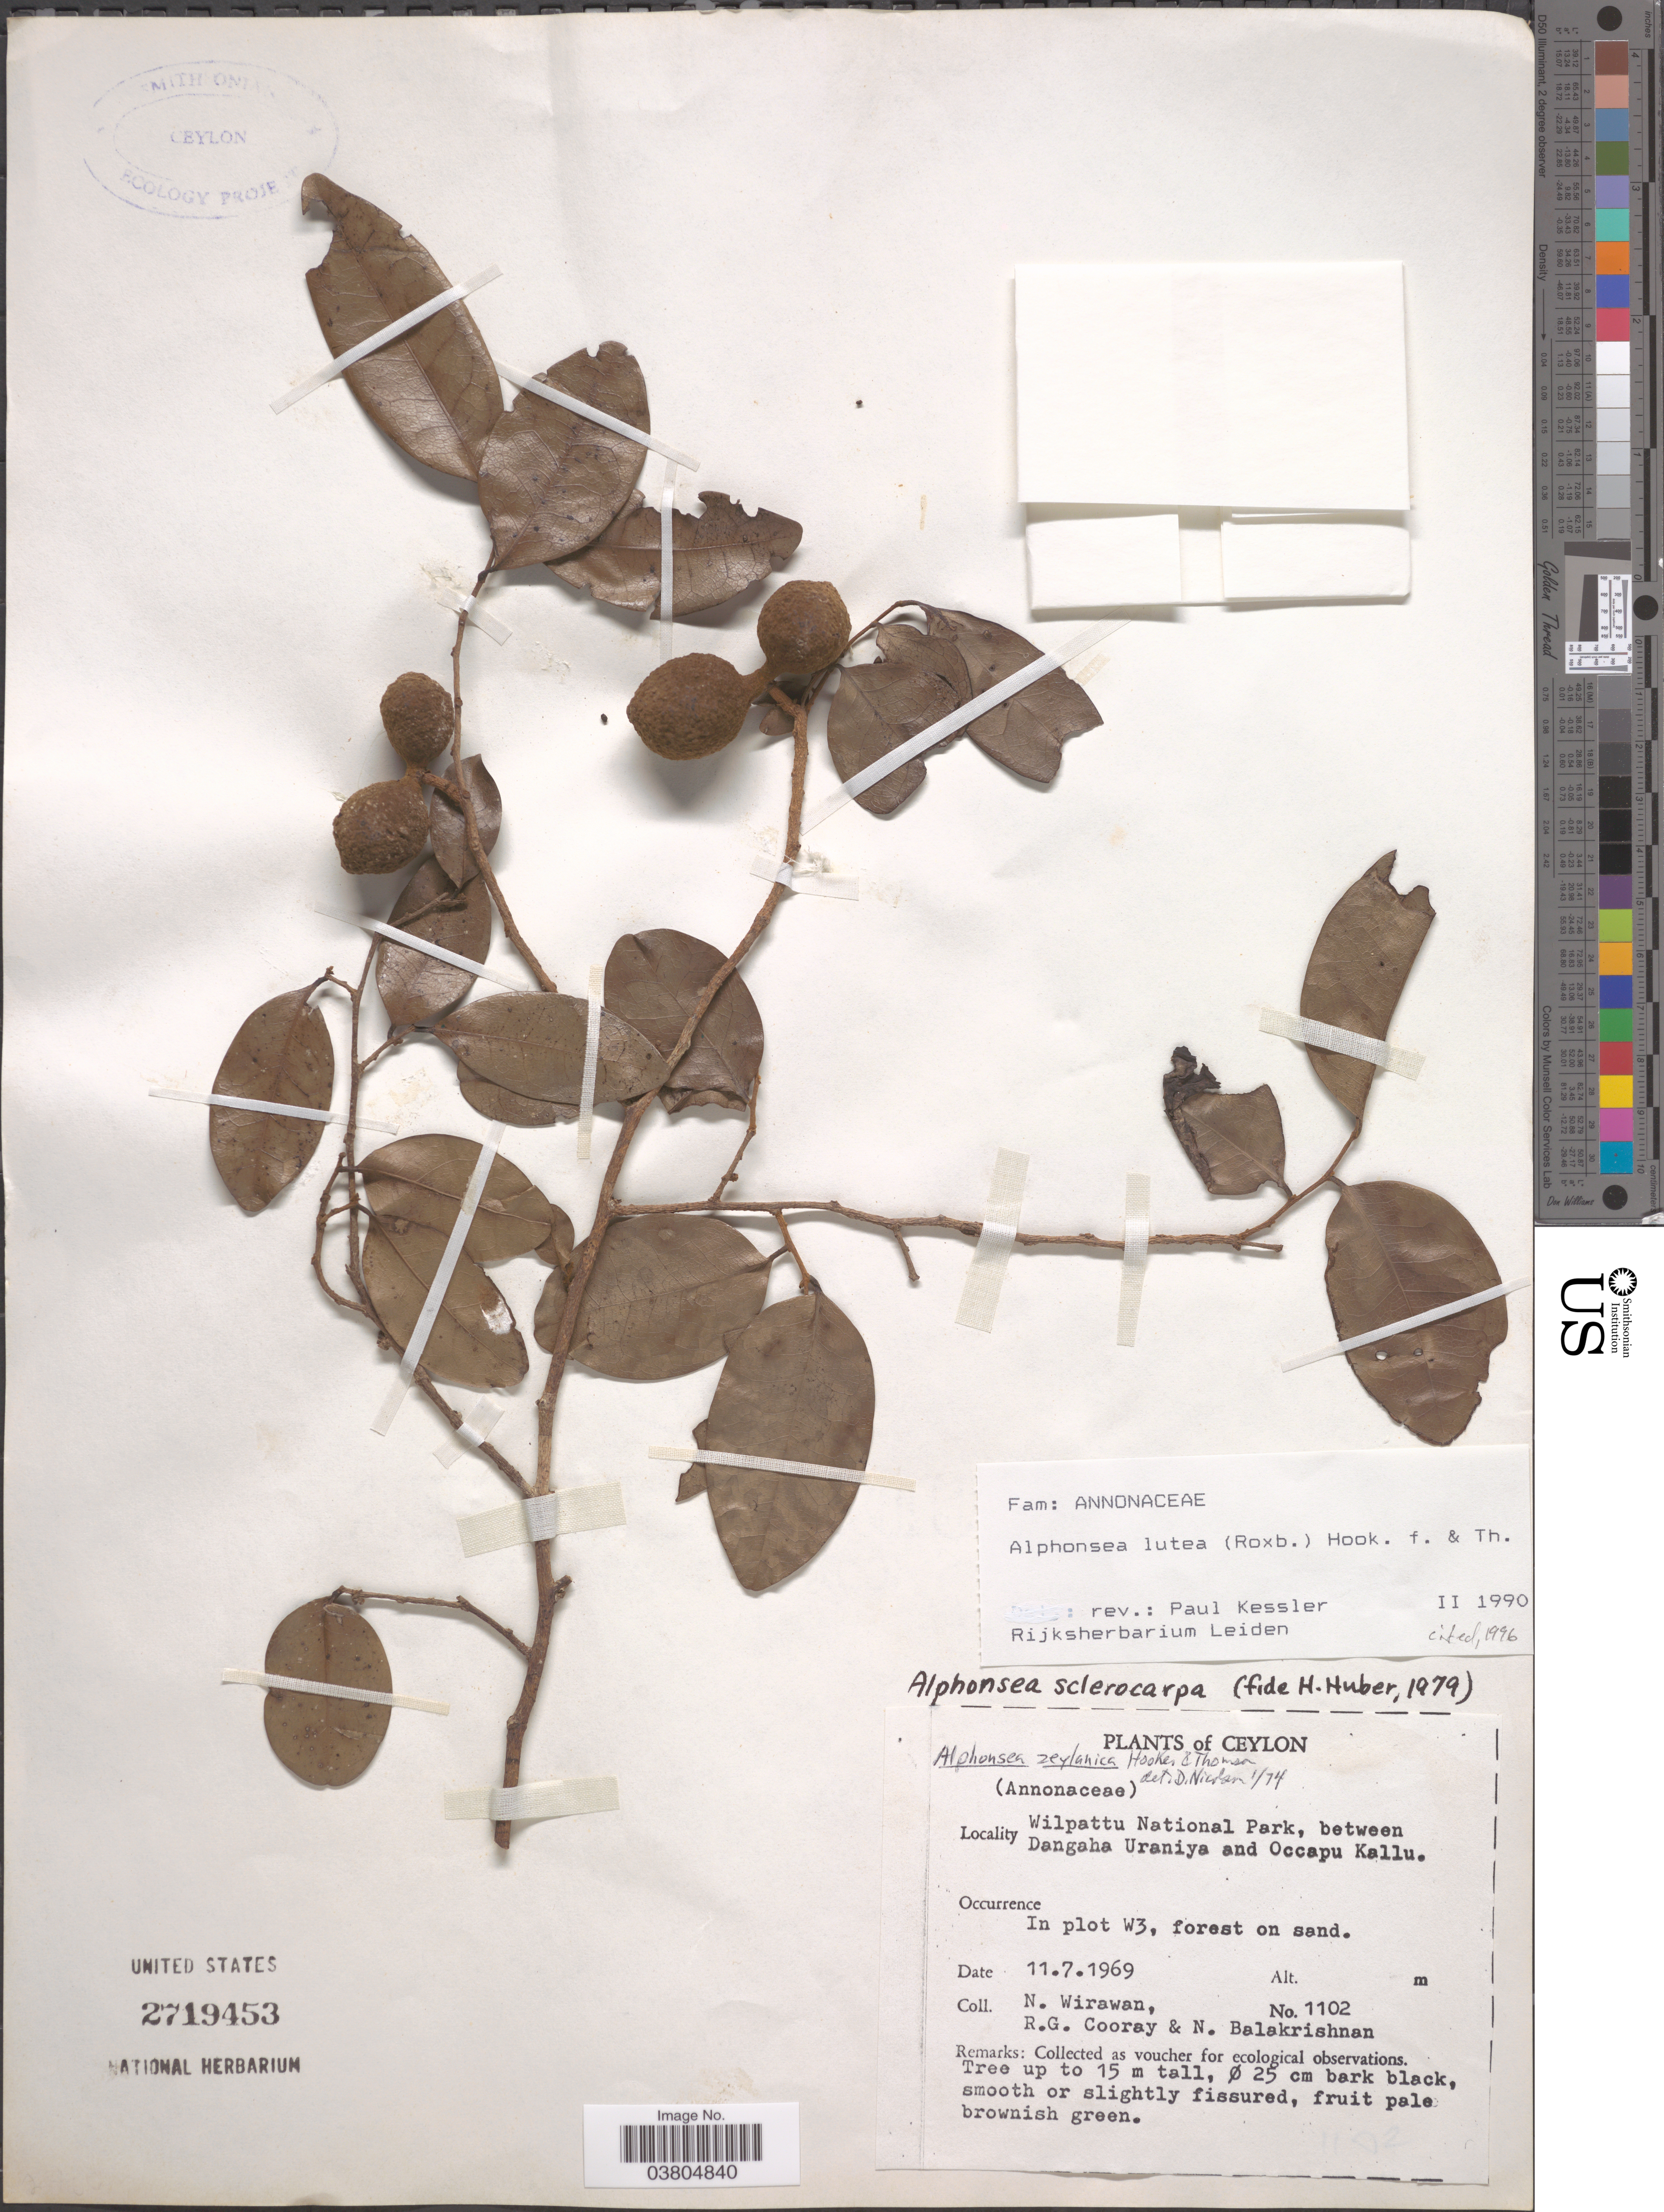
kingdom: Plantae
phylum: Tracheophyta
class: Magnoliopsida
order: Magnoliales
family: Annonaceae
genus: Alphonsea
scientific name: Alphonsea lutea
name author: (Roxb.) Hook. f. ex Thomson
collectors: N. Wirawan, R. Cooray & N. Balakrishnan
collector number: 1102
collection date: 1969-07-11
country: Sri Lanka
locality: Ceylon. Wilpattu National Park, between Dangaha Uraniya and Occapu Kallu. In plot W3.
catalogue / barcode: US 2719453